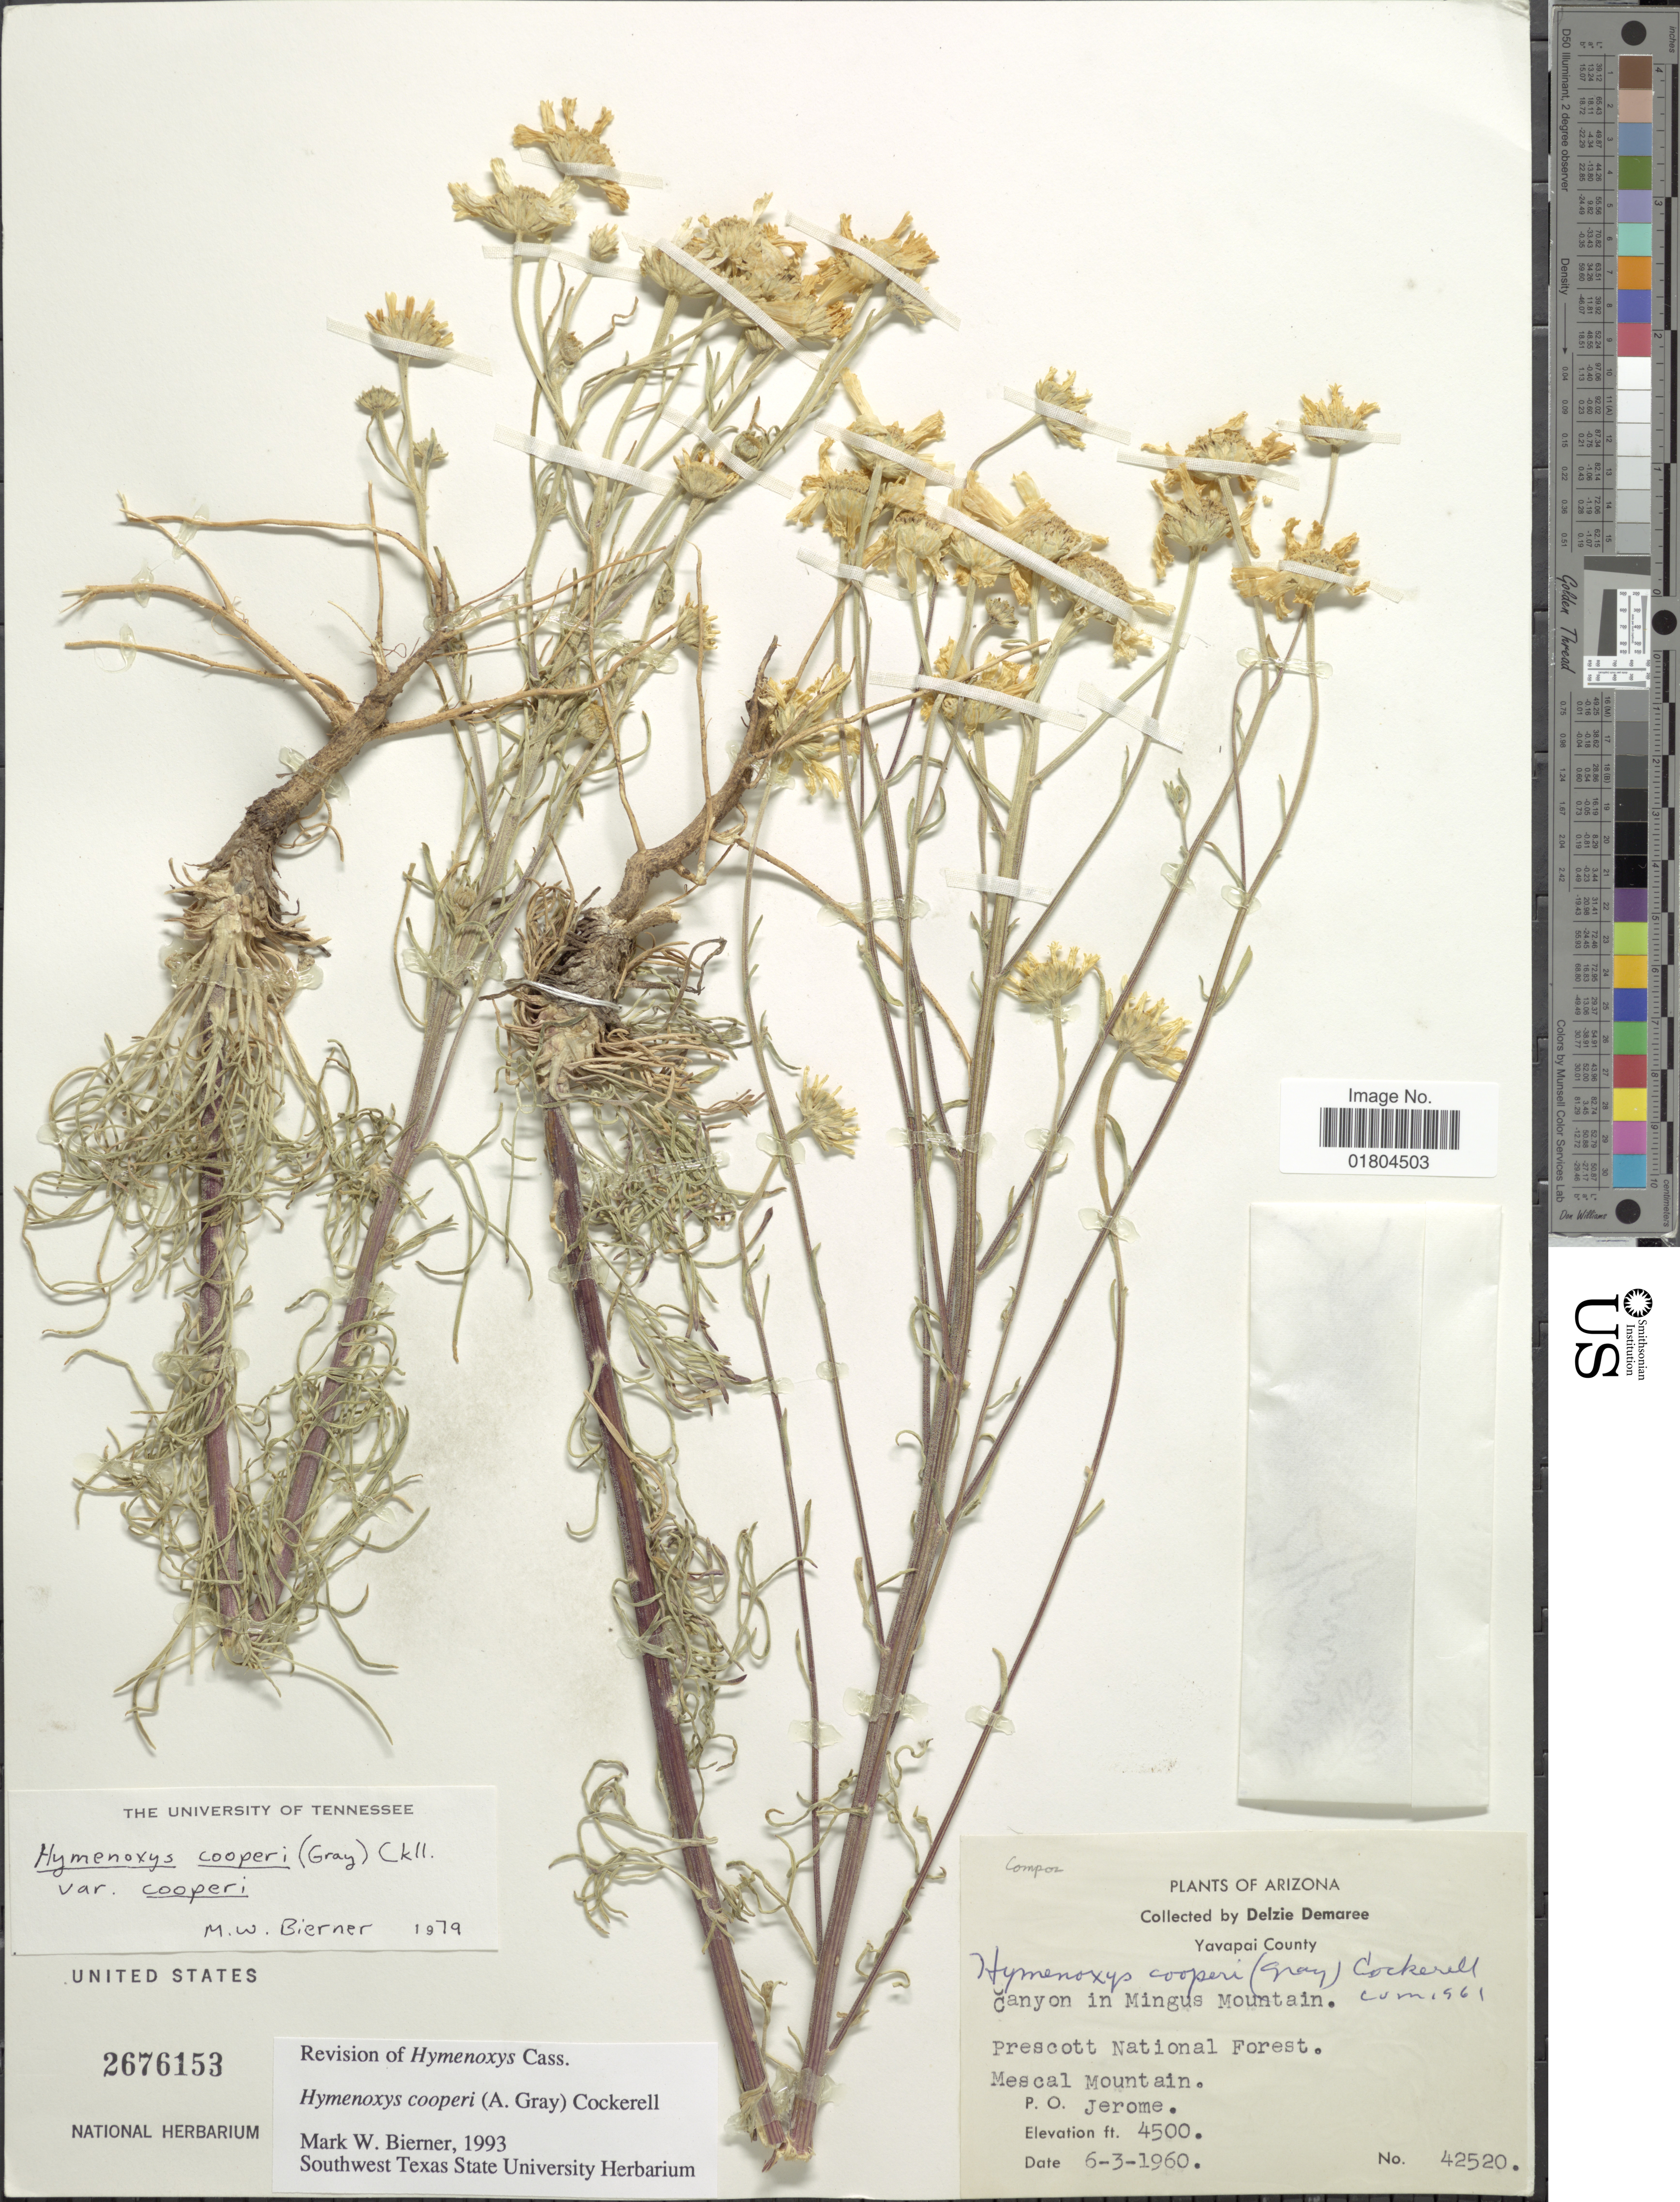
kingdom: Plantae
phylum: Tracheophyta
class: Magnoliopsida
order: Asterales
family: Asteraceae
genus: Hymenoxys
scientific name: Hymenoxys cooperi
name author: (A. Gray) Cockerell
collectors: D. Demaree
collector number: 42520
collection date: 1960-03-06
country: United States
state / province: Arizona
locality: Yavapai County. Prescott National Forest. Mescal Mountain. P. O. Jerome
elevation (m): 1372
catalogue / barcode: US 2676153